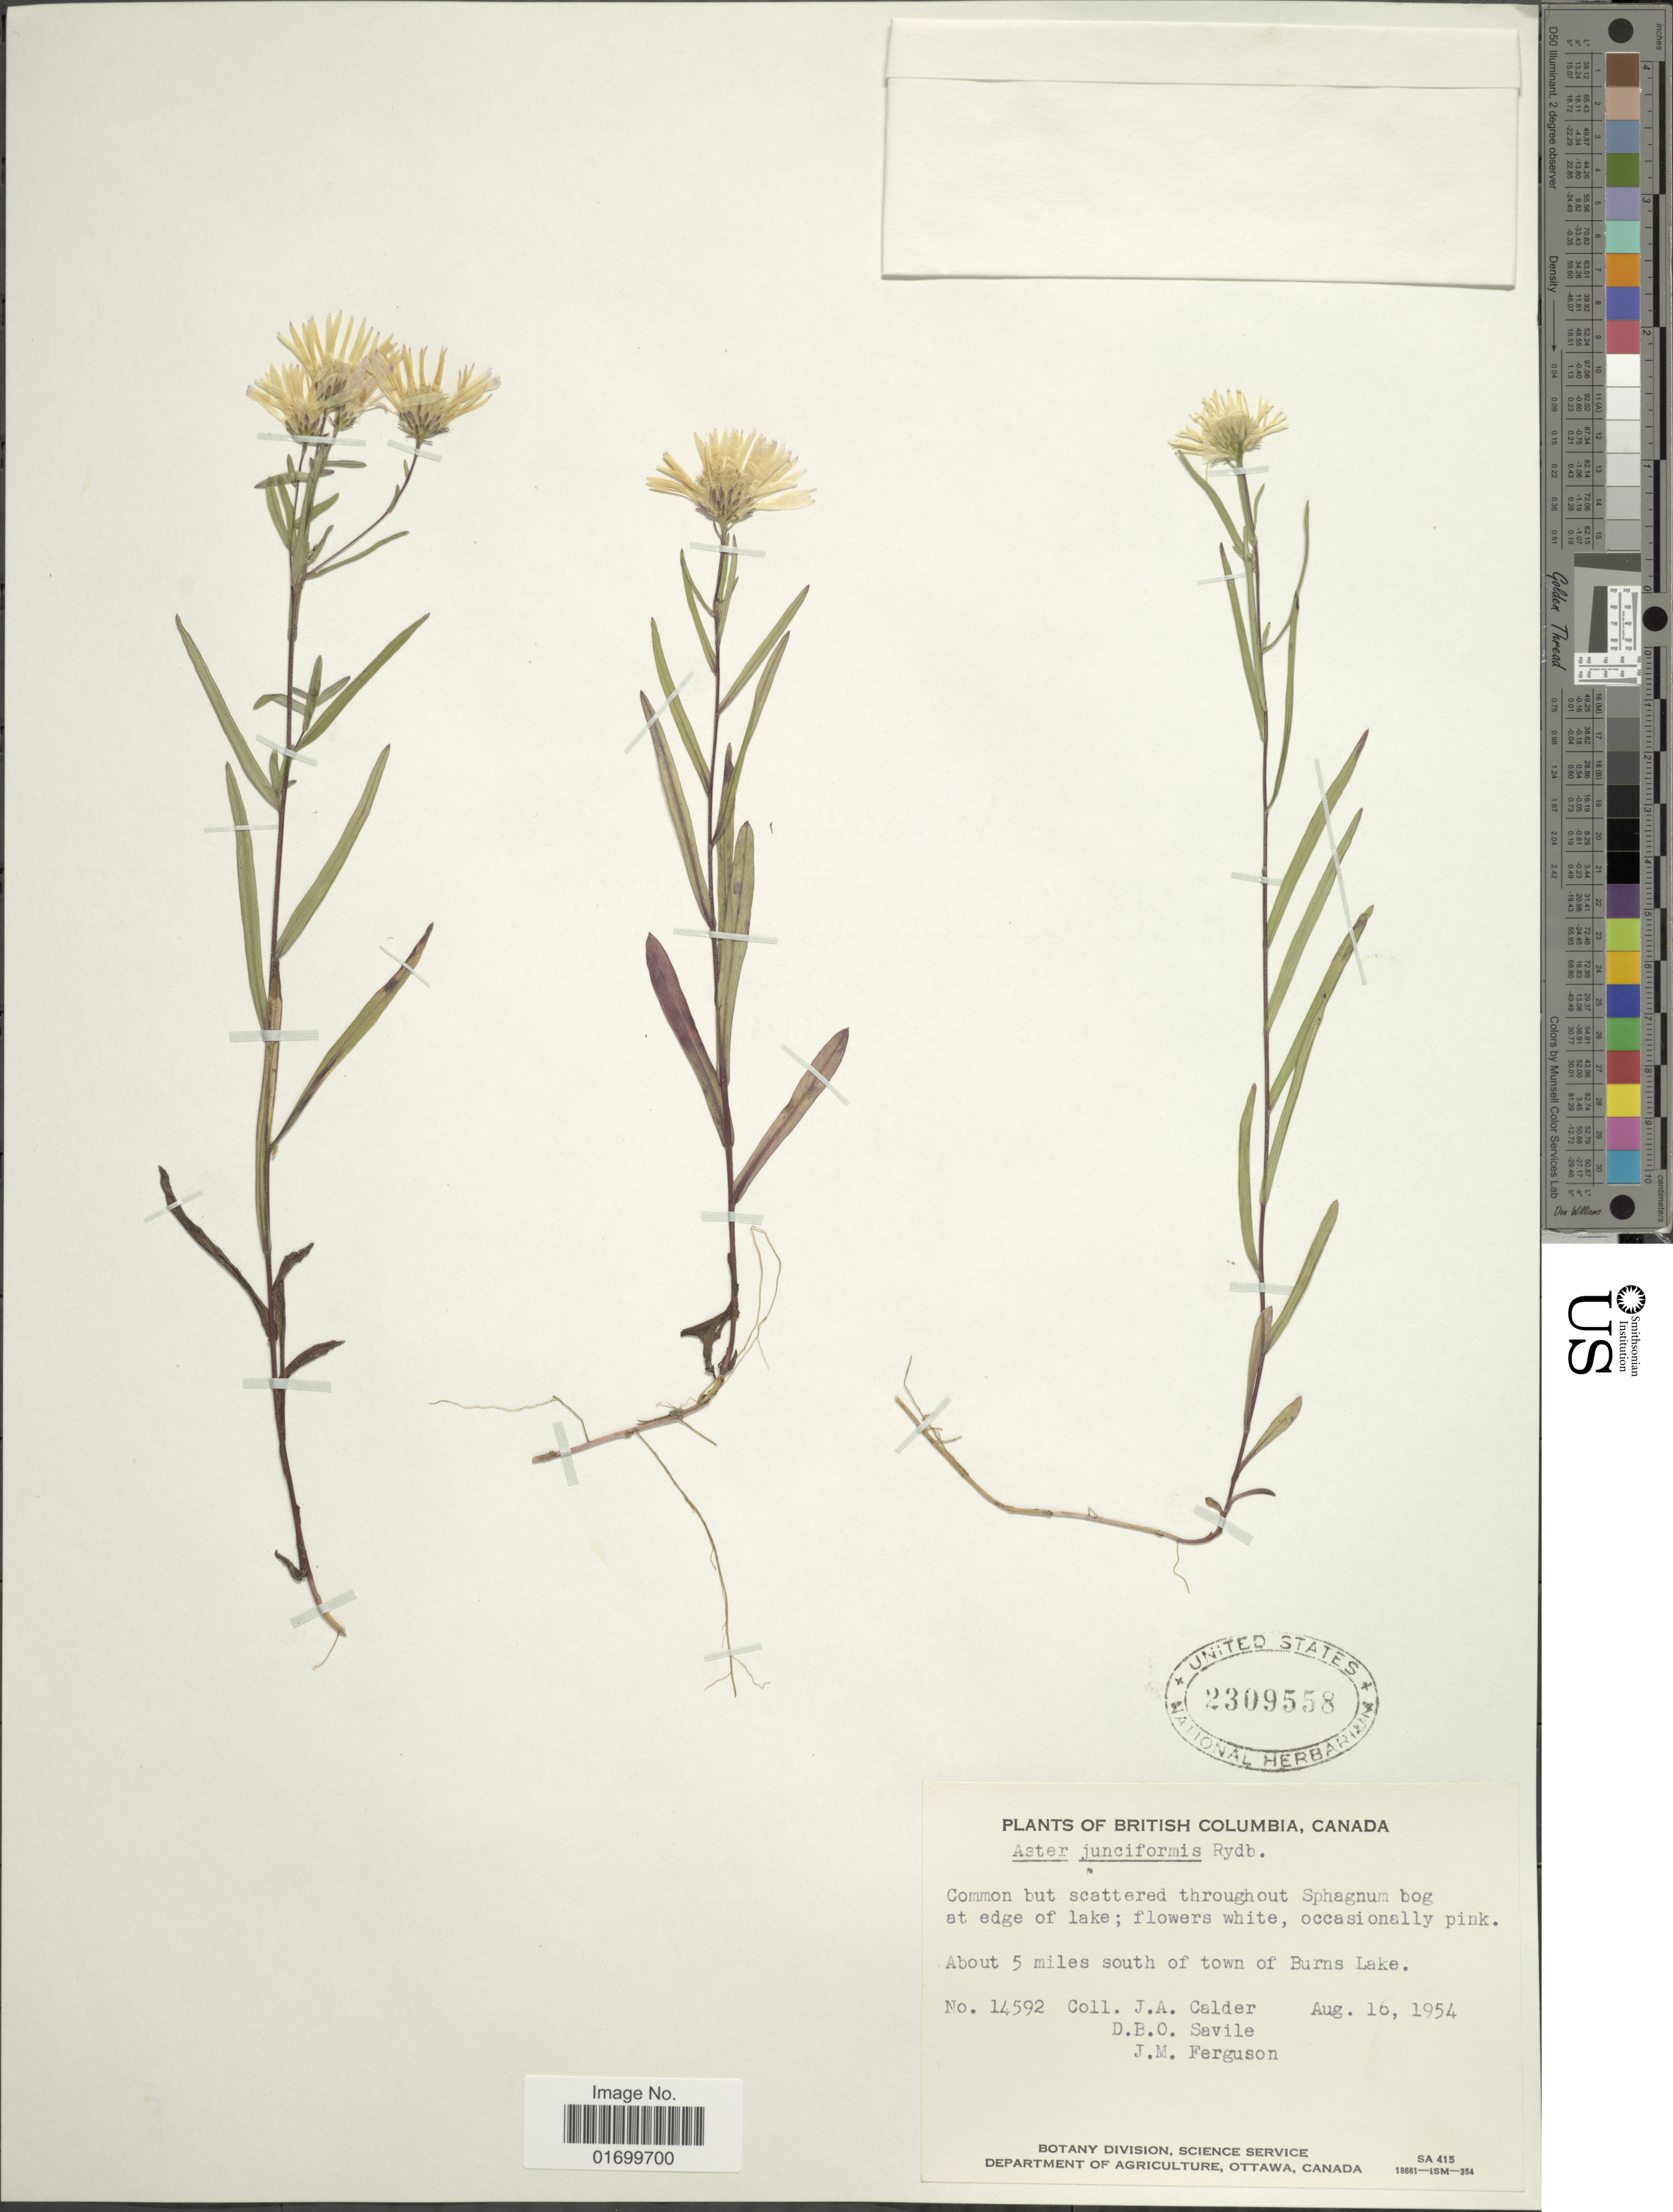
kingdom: Plantae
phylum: Tracheophyta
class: Magnoliopsida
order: Asterales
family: Asteraceae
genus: Symphyotrichum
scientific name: Symphyotrichum boreale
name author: (Torr. & A. Gray) Á. Löve & D. Löve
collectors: J. A. Calder, D. Savile & J. M. Ferguson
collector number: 14592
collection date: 1954-08-16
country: Canada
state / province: British Columbia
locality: At edge of lake, about 5 miles south of town of Burns Lake.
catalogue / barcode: US 2309558